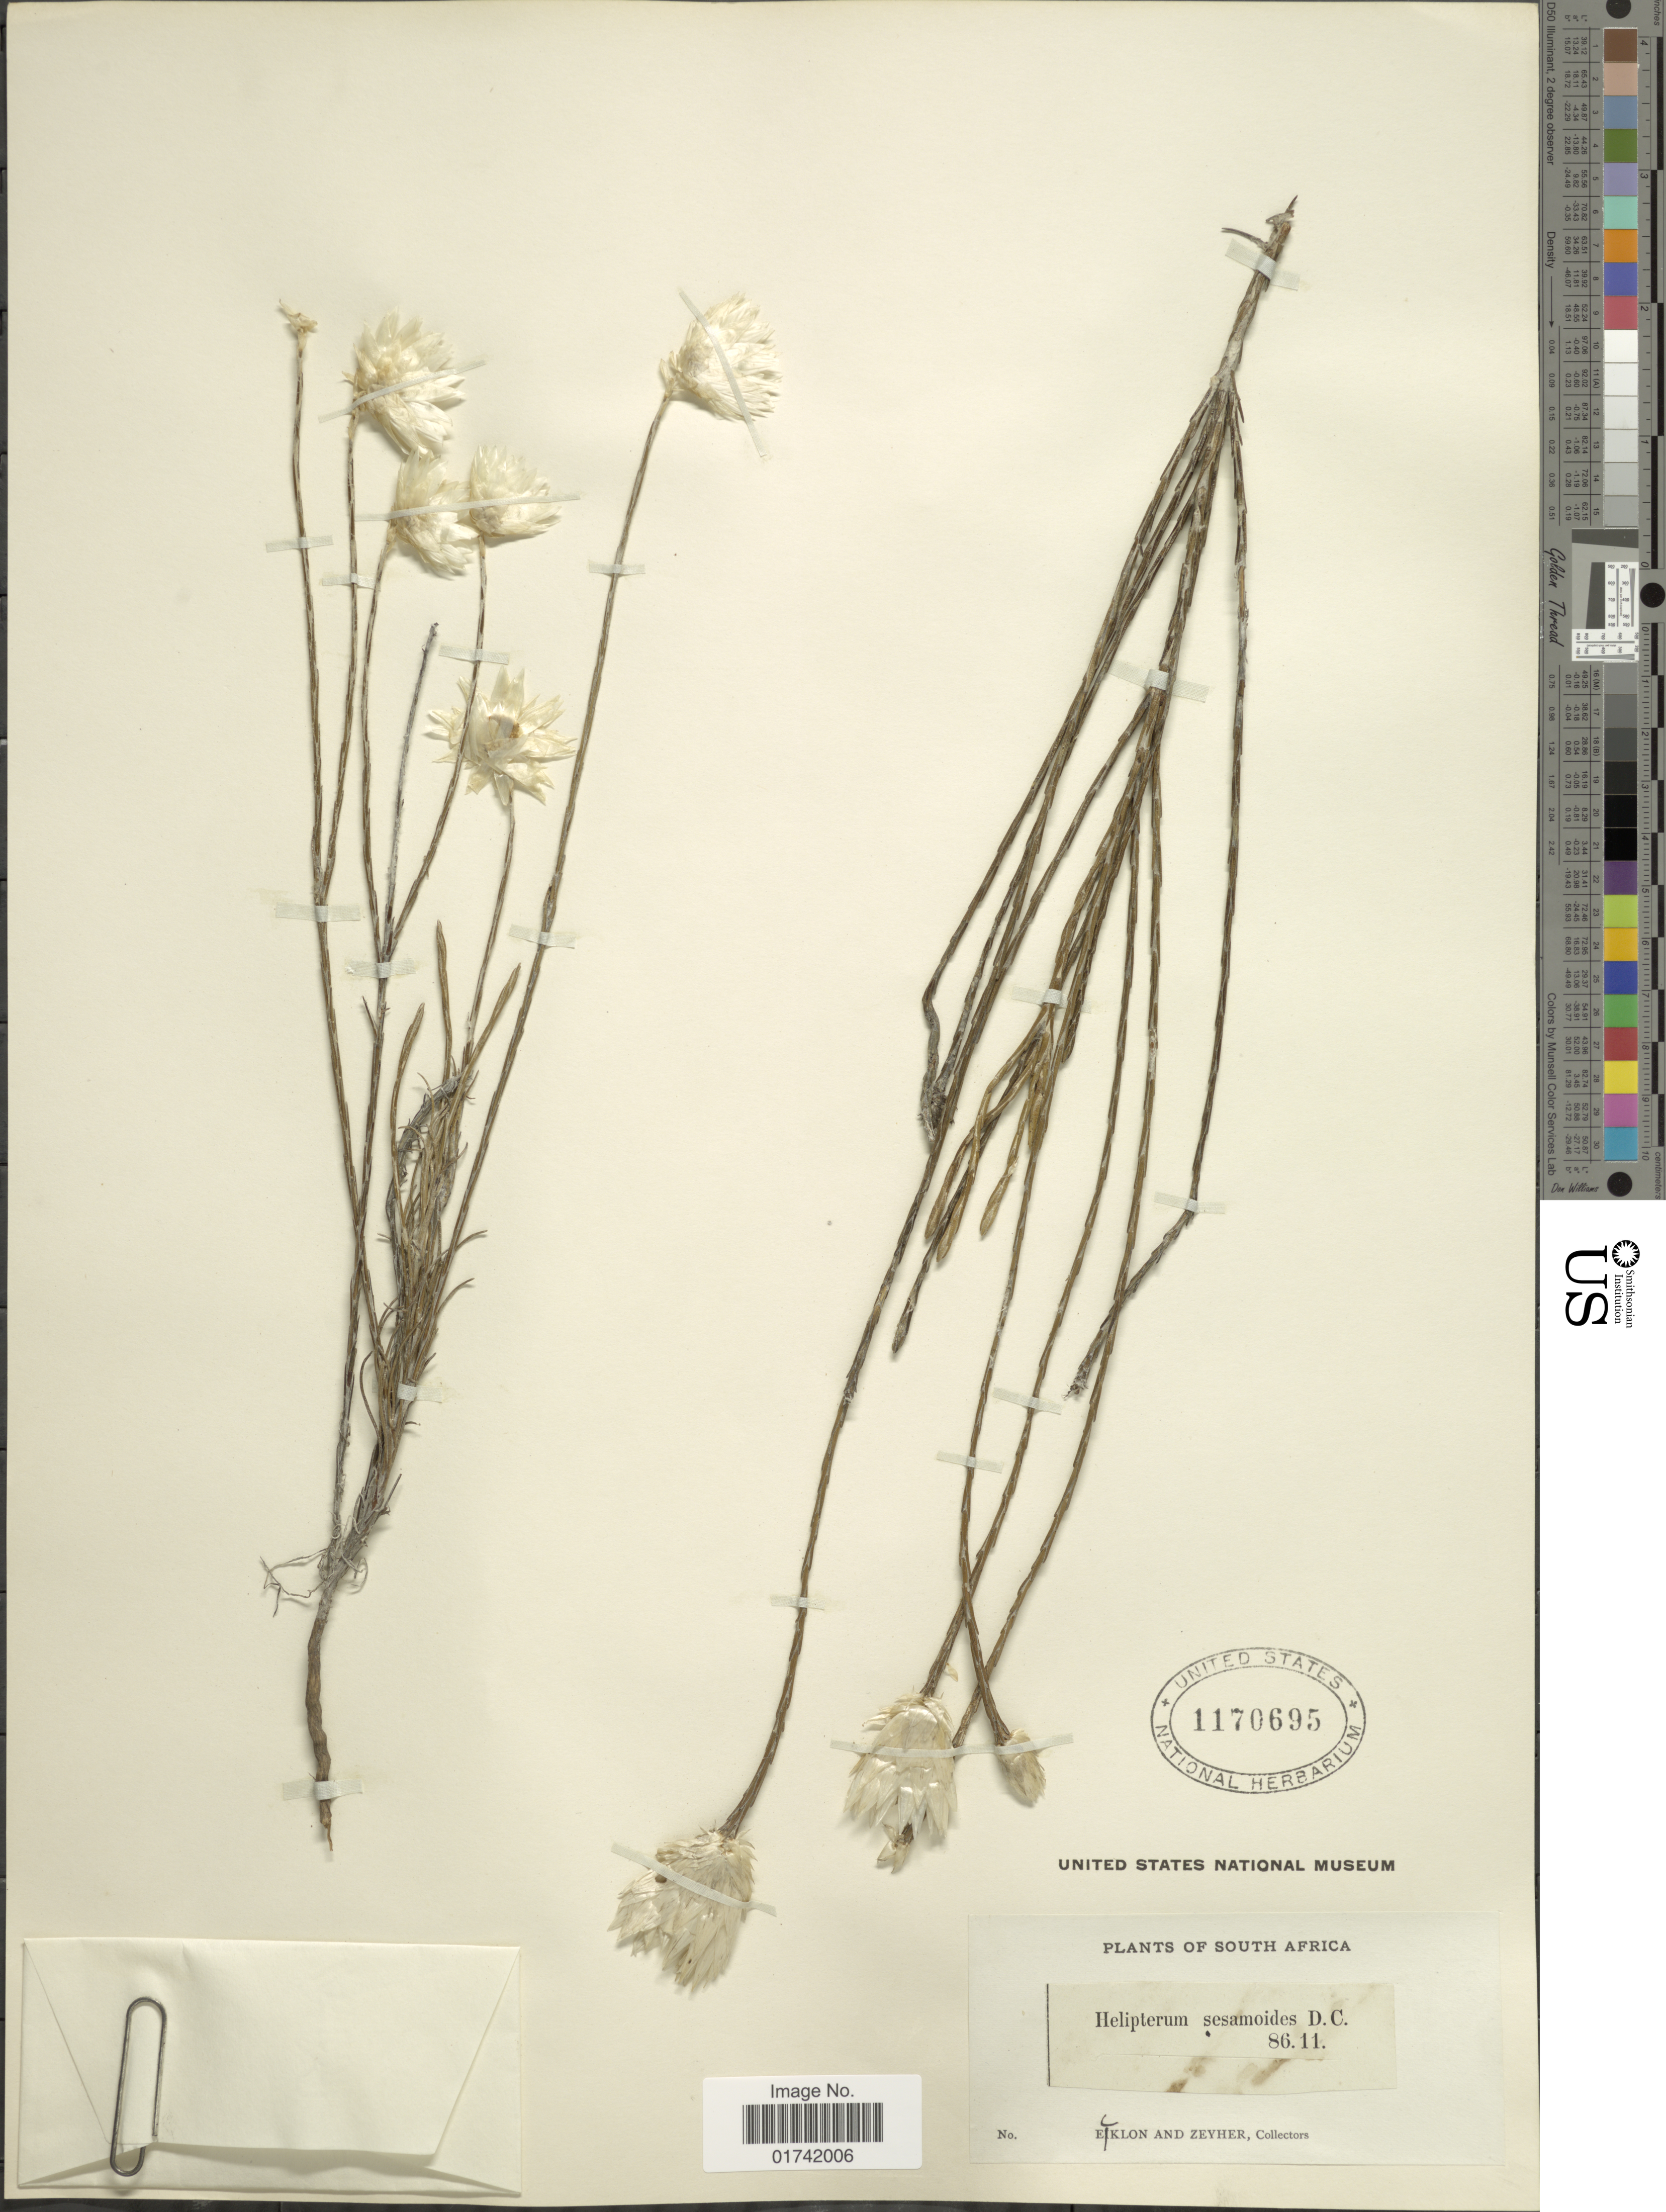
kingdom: Plantae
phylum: Tracheophyta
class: Magnoliopsida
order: Asterales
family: Asteraceae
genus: Helipterum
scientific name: Helipterum sesamoides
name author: DC.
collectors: -. Ecklon & -. Zeyher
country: South Africa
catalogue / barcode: US 1170695